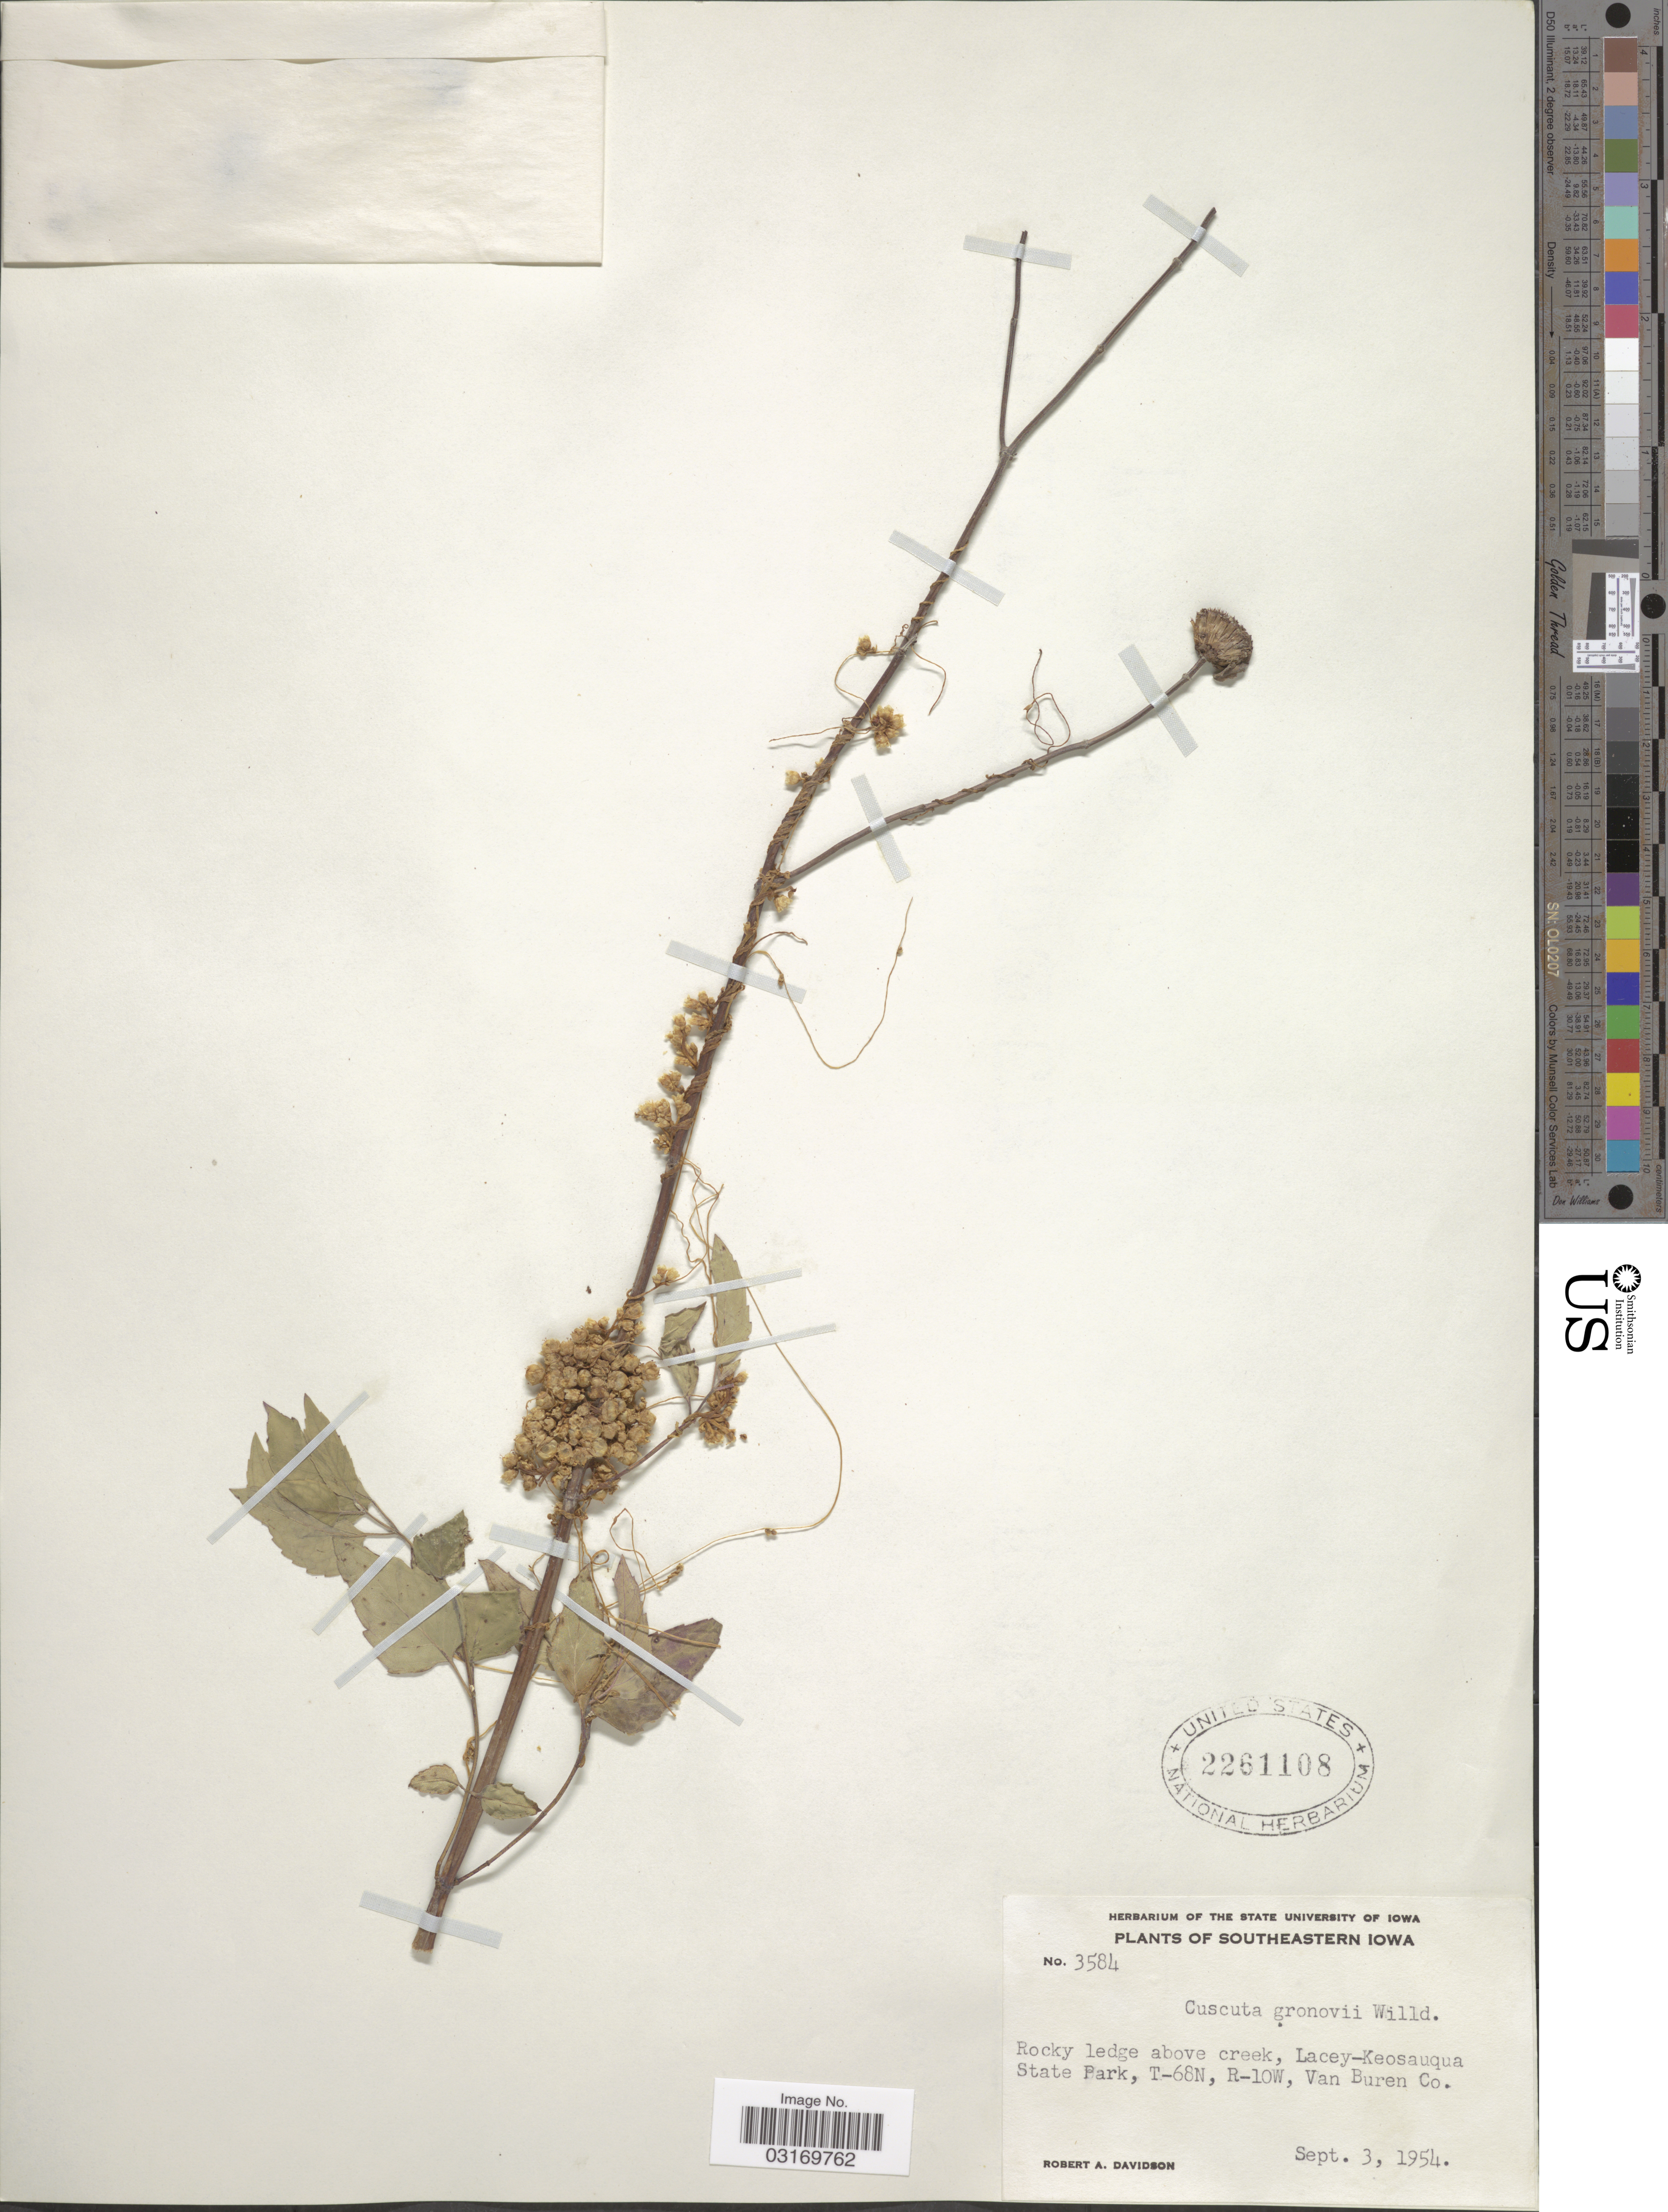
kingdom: Plantae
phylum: Tracheophyta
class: Magnoliopsida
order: Solanales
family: Convolvulaceae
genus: Cuscuta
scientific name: Cuscuta gronovii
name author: Willd. ex Schult.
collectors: R. A. Davidson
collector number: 3584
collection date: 1954-09-03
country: United States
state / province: Iowa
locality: Southeastern Iowa. Rocky ledge above creek, Lacey-Keosauqua State Park, T-68N, R-10W, Van Buren Co.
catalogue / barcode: US 2261108